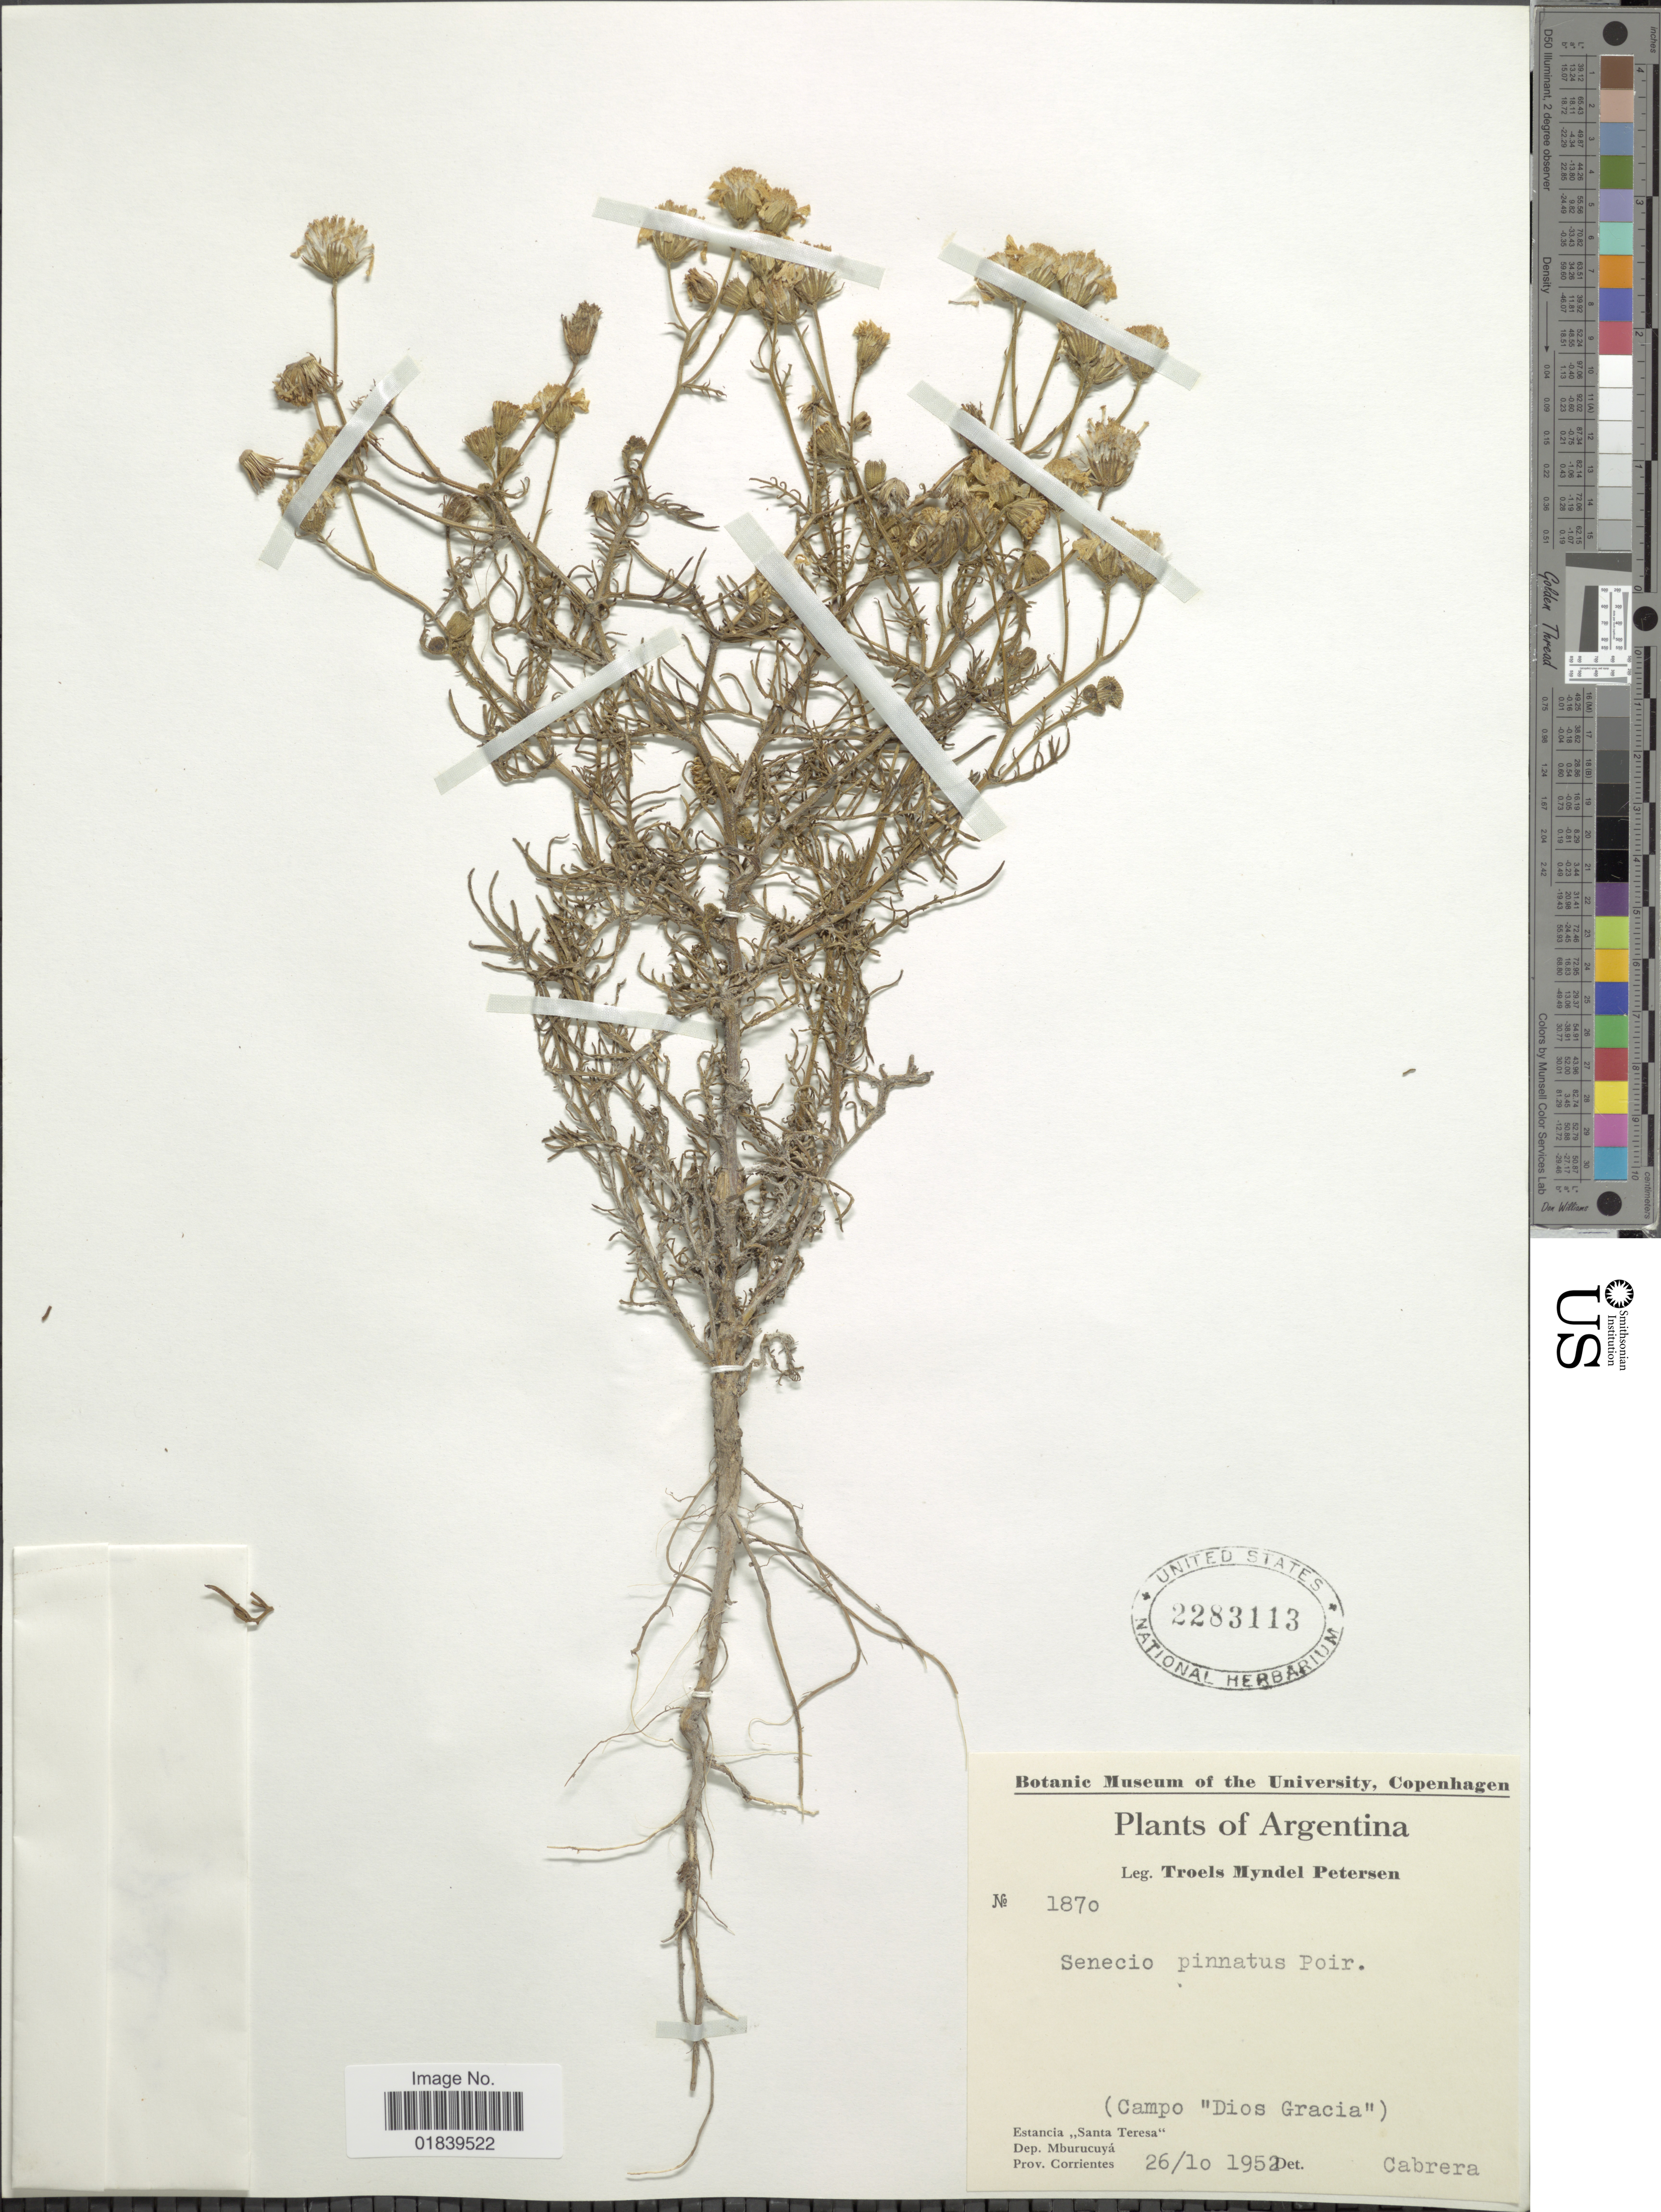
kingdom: Plantae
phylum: Tracheophyta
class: Magnoliopsida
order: Asterales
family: Asteraceae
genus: Senecio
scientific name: Senecio pinnatus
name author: Poir.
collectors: T. M. Petersen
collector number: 1870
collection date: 1952-10-26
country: Argentina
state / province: Corrientes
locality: Estancie Santa Teresa, Dep. Mburucuya, prov. Corrientes.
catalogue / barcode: US 2283113